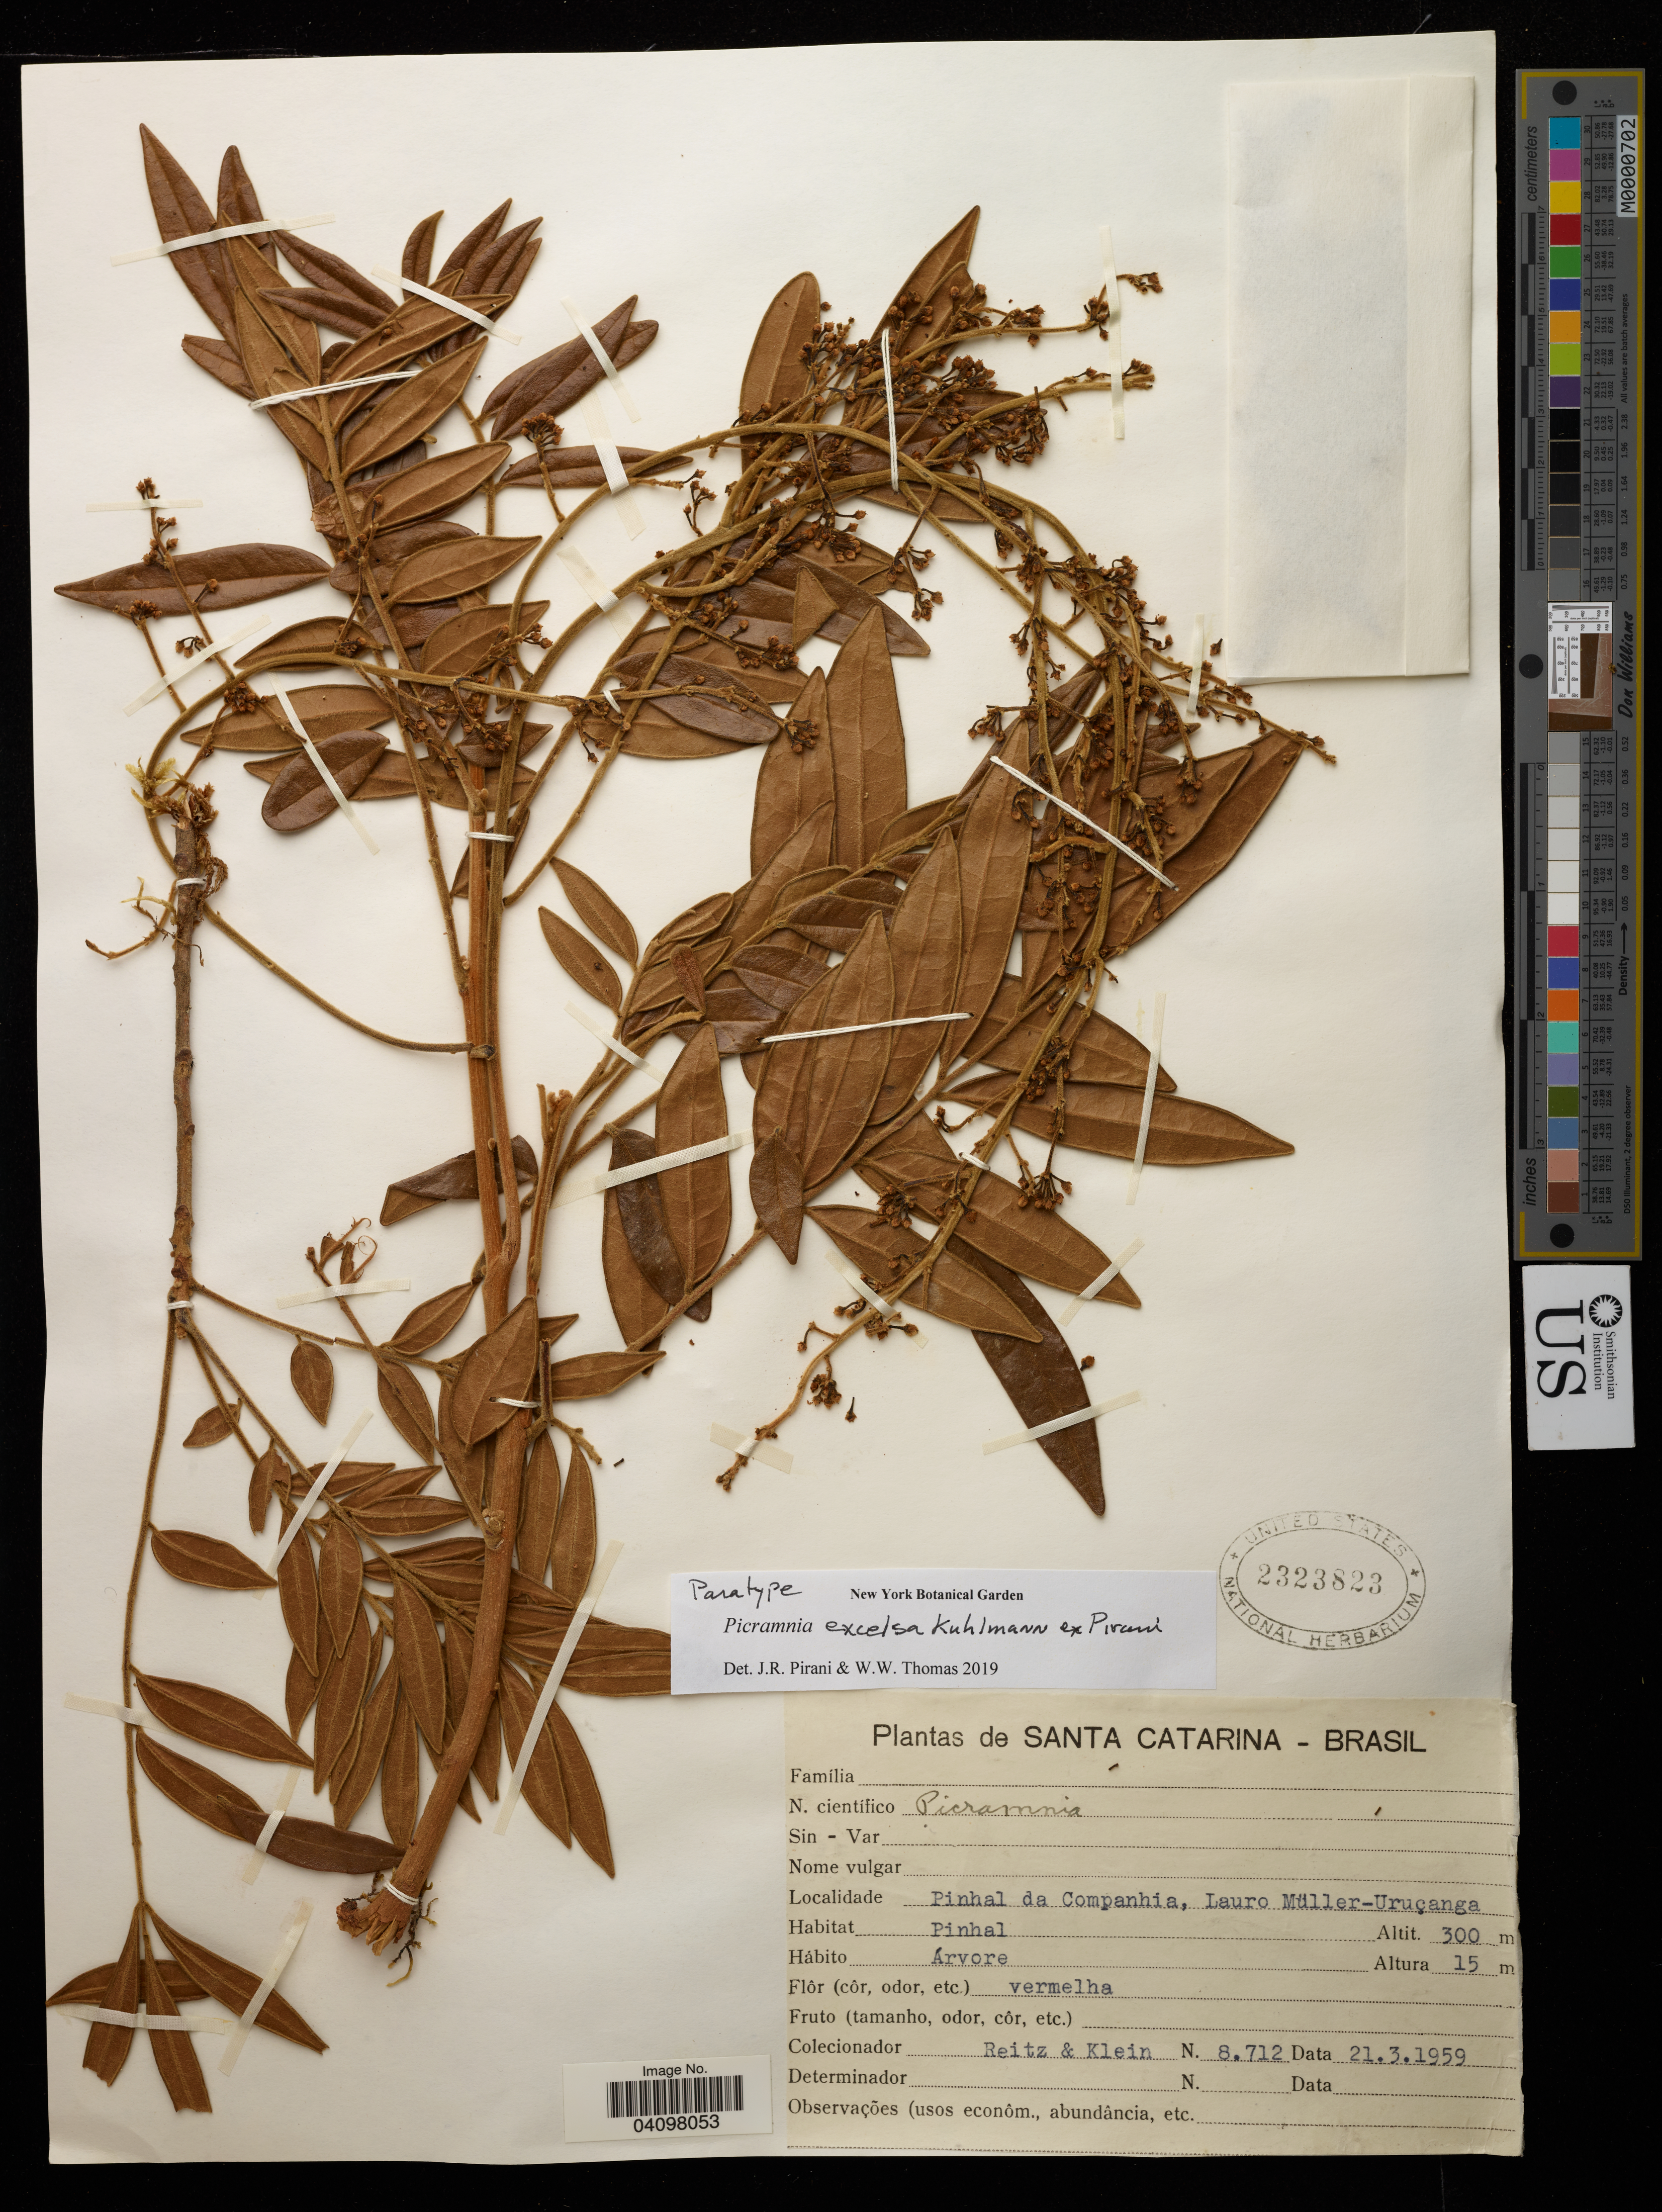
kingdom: Plantae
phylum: Tracheophyta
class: Magnoliopsida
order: Picramniales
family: Picramniaceae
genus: Picramnia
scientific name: Picramnia excelsa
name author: Kuhlm. ex Pirani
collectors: Reitz & Klein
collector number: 8712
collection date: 1959-03-21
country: Brazil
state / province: Santa Catarina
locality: Pinhal da Companhia, Lauro Müller-Uruçanga.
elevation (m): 300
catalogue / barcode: US 2323823